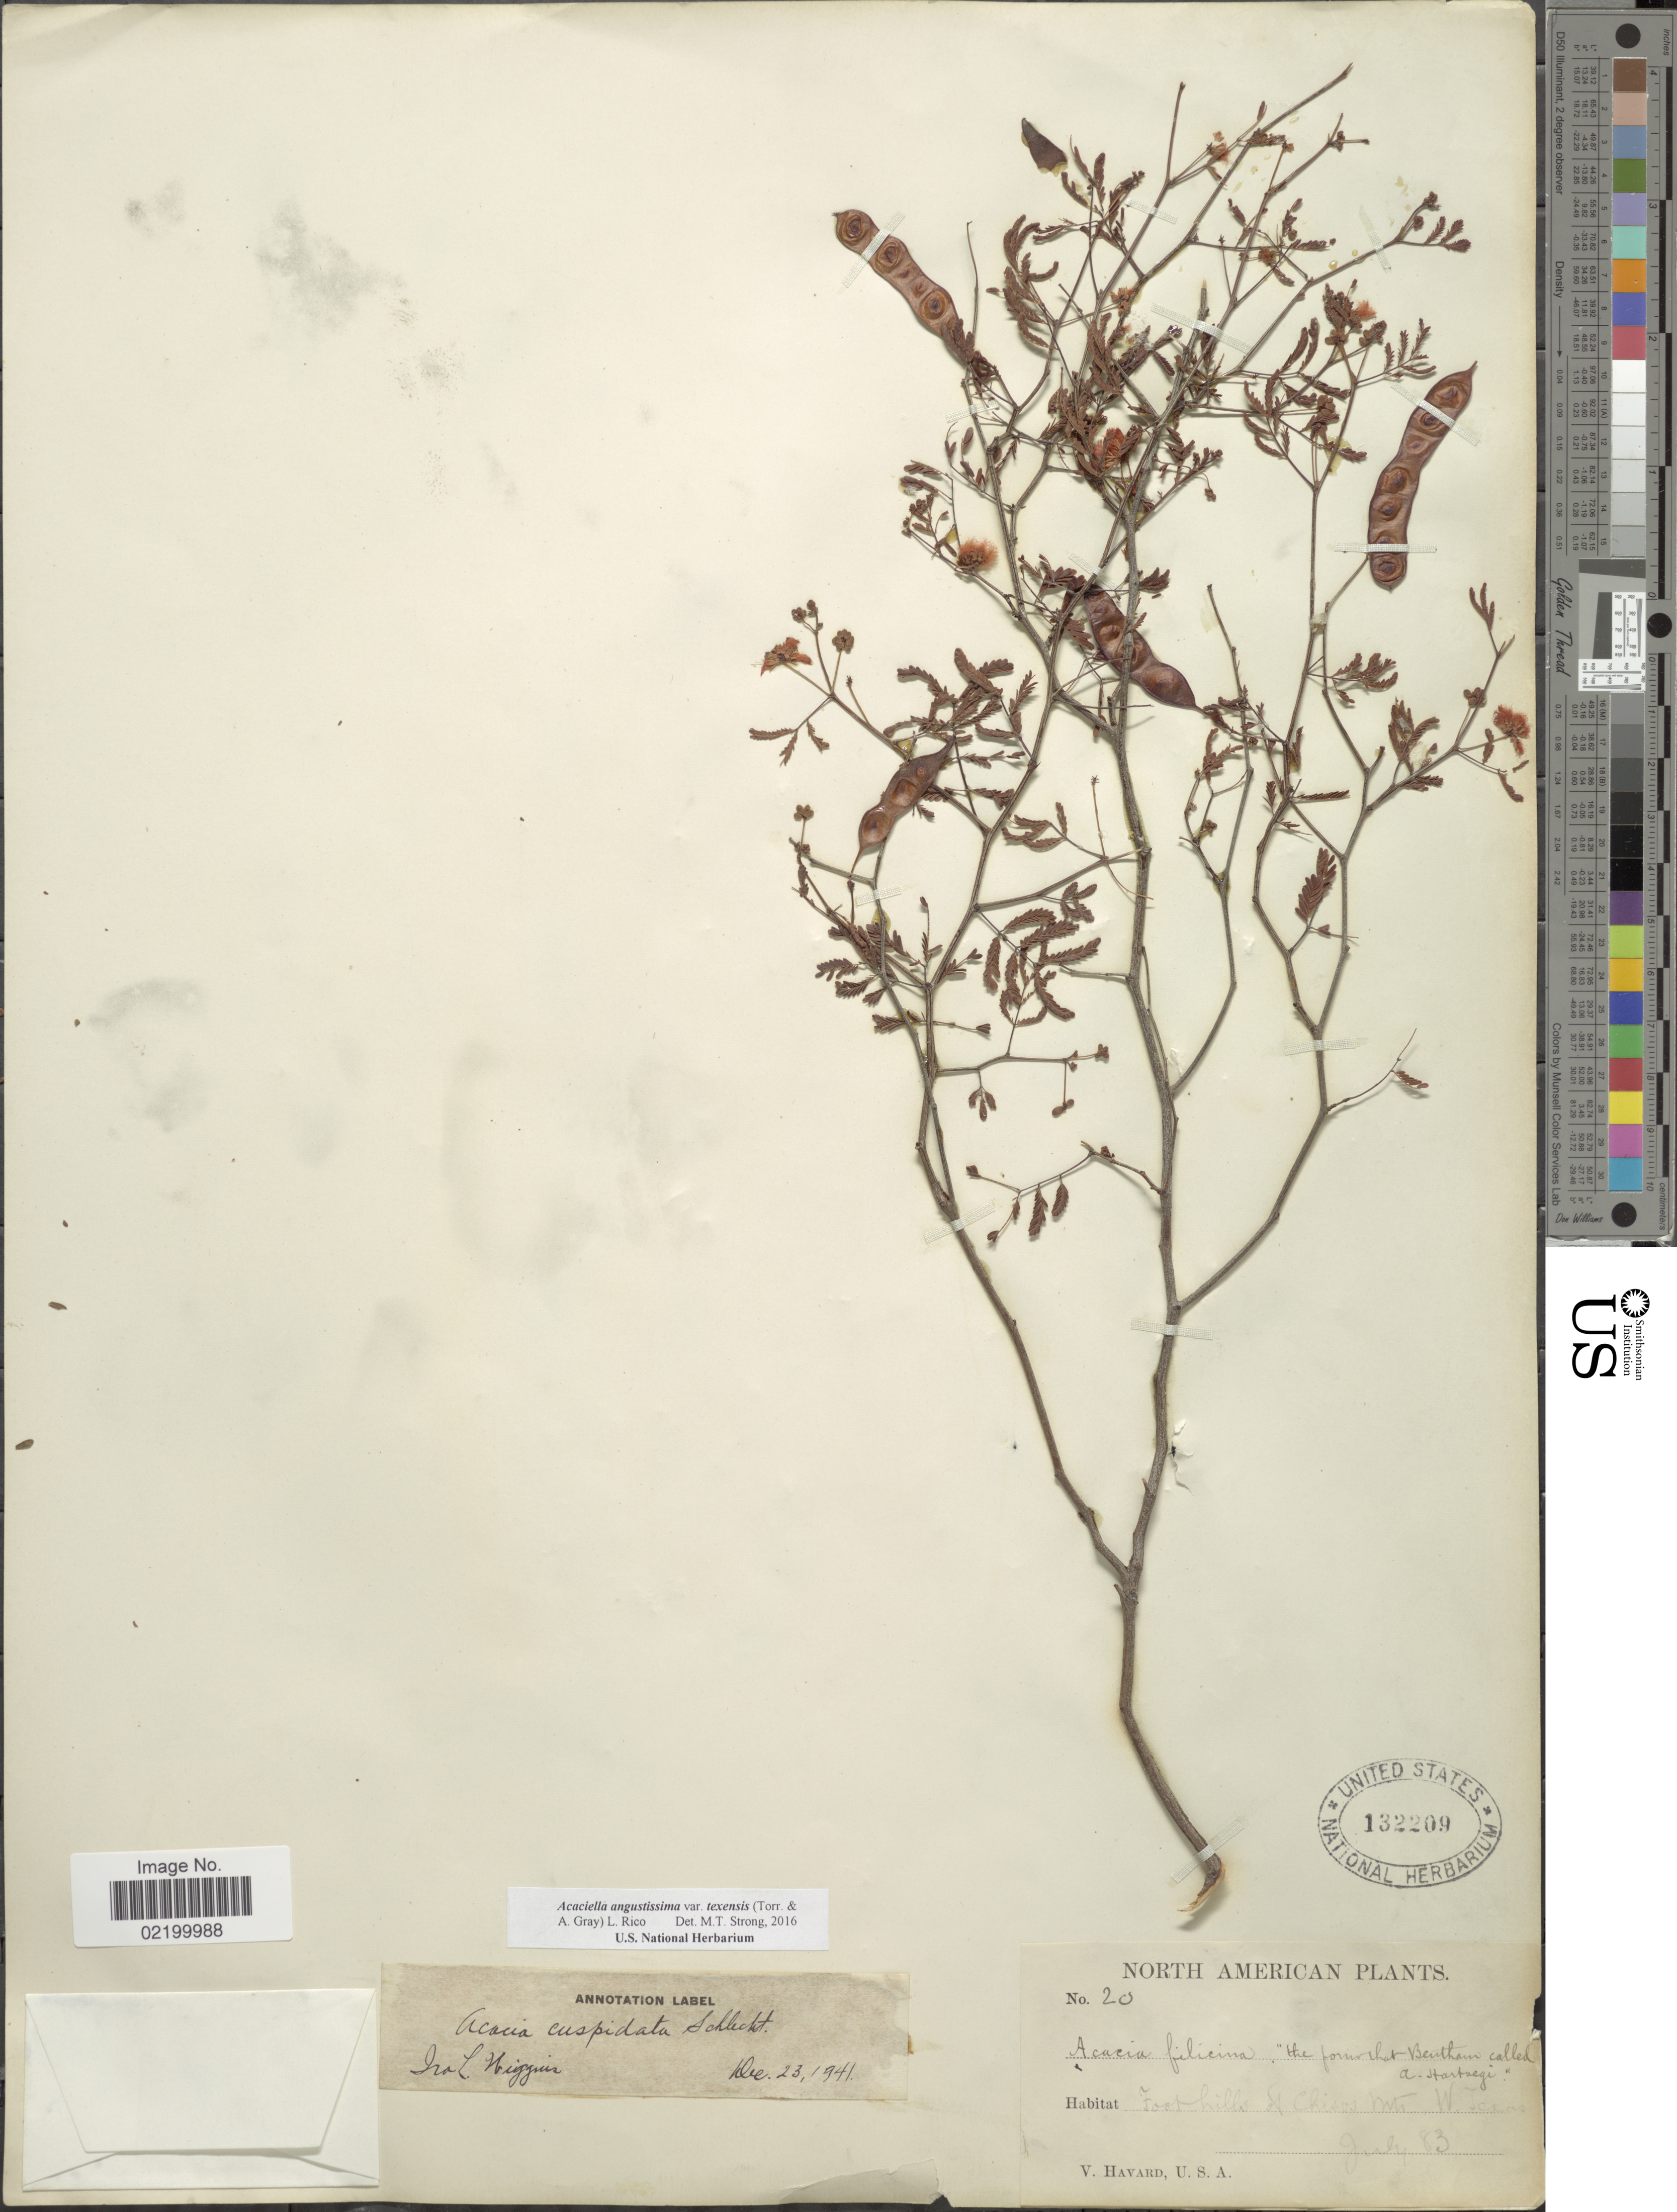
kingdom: Plantae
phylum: Tracheophyta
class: Magnoliopsida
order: Fabales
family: Fabaceae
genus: Acaciella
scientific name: Acaciella angustissima var. texensis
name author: (Nutt. ex Torr. & A. Gray) L. Rico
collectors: V. Havard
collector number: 20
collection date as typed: Transcribed d/m/y: /7/83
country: United States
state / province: Texas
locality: Foothills of Chisos Mts. W. Texas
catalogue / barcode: US 132209